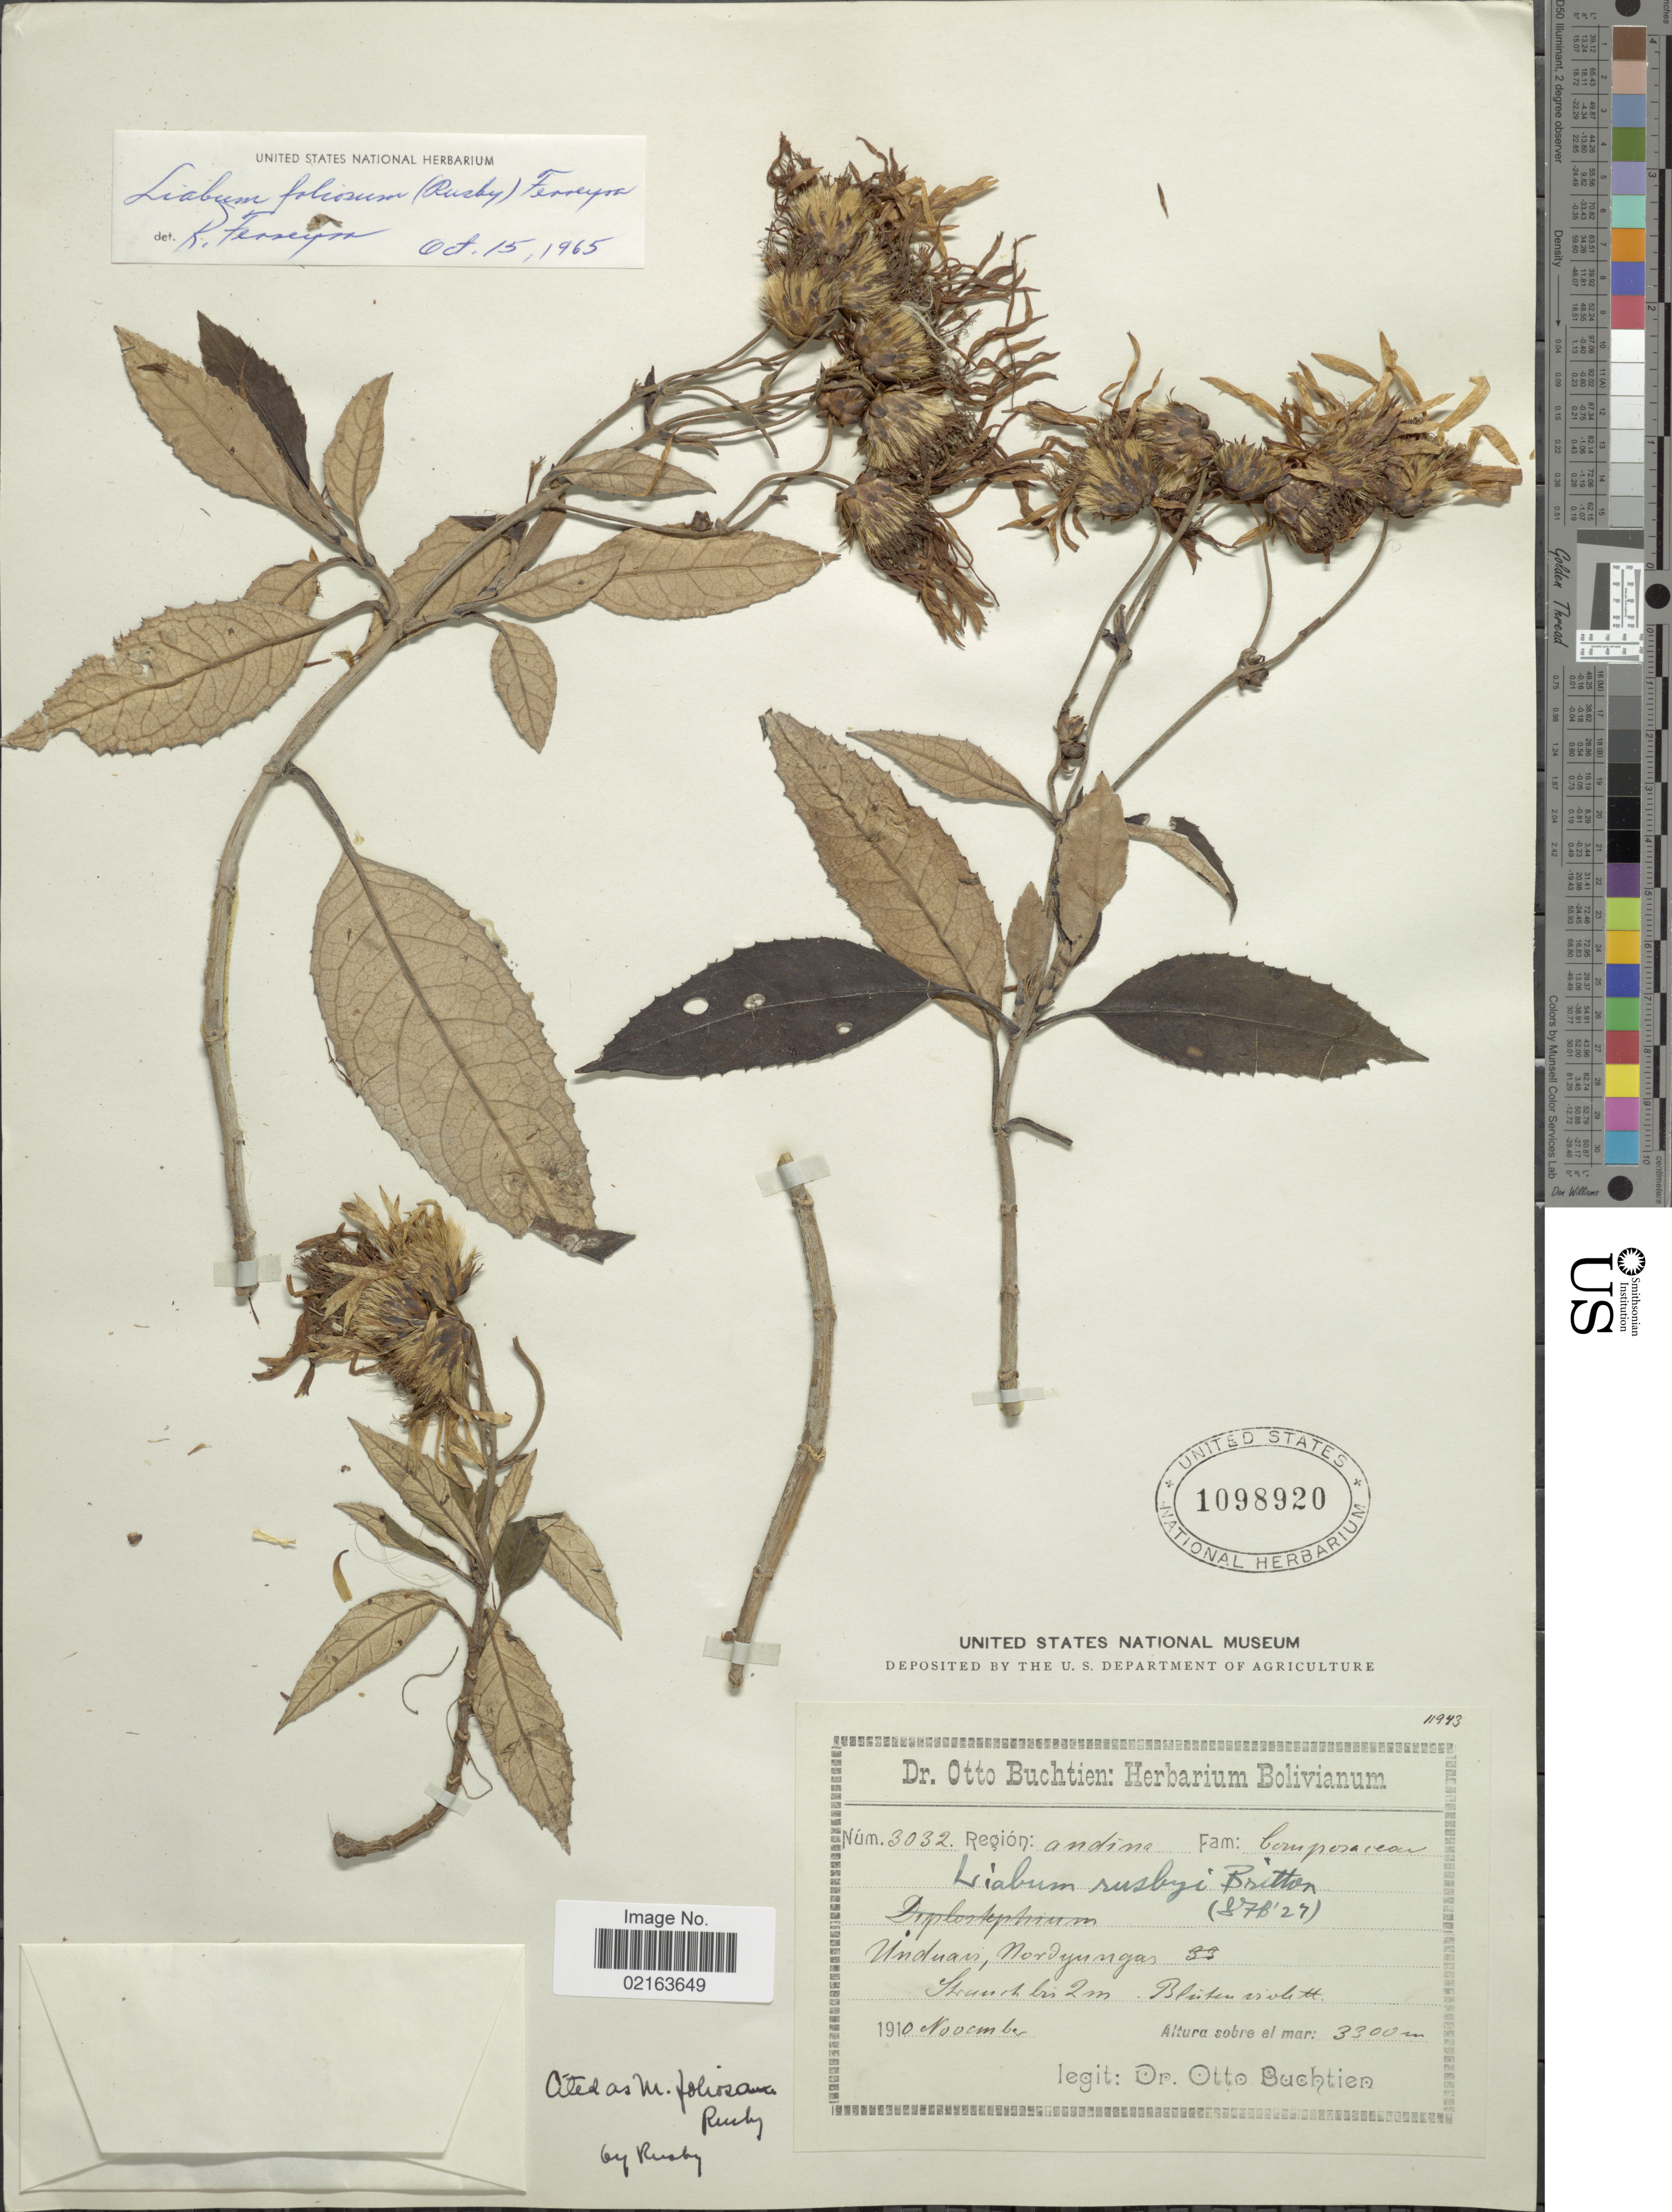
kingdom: Plantae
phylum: Tracheophyta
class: Magnoliopsida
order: Asterales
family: Asteraceae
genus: Munnozia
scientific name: Munnozia foliosa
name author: Rusby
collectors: O. Buchtien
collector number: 3032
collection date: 1910-11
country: Bolivia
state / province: La Paz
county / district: Nor Yungas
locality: Región: andina. Unduavi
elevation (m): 3300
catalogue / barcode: US 1098920